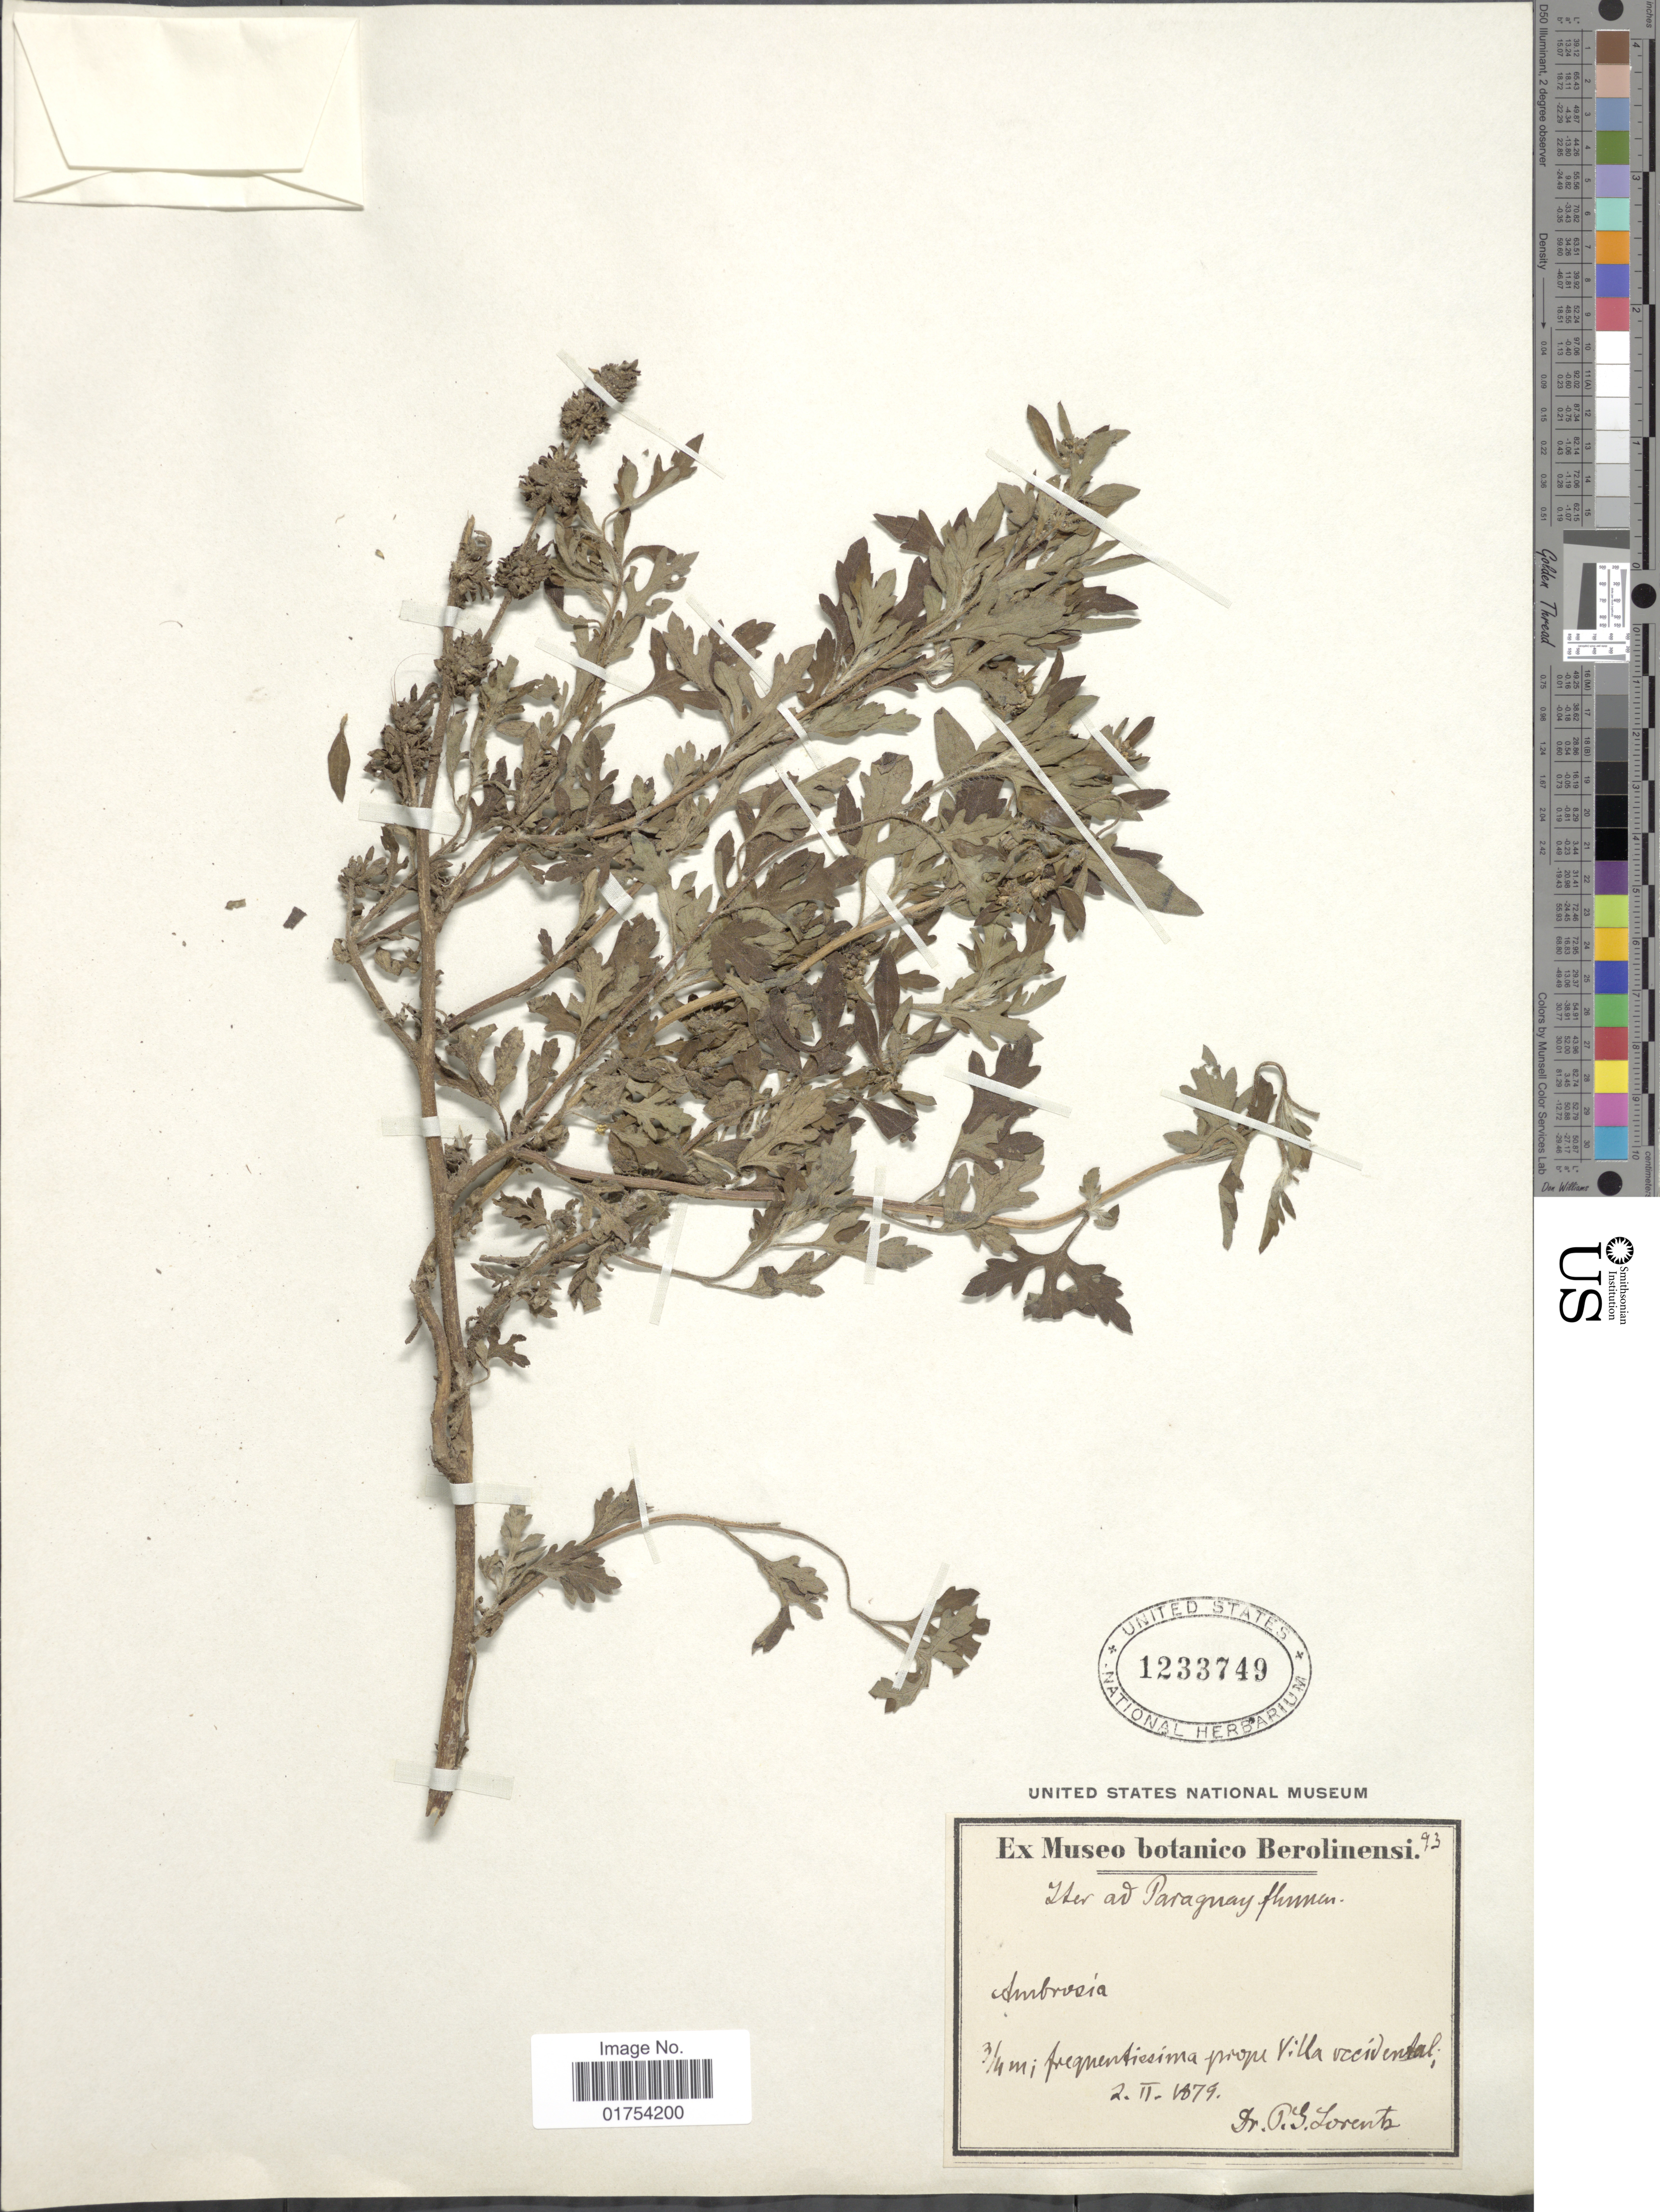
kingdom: Plantae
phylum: Tracheophyta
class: Magnoliopsida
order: Asterales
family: Asteraceae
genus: Ambrosia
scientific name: Ambrosia sp.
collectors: P. G. Lorentz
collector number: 93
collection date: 1879-02-02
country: Paraguay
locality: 3/4 m frequentissima prope Villa occidental.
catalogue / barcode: US 1233749